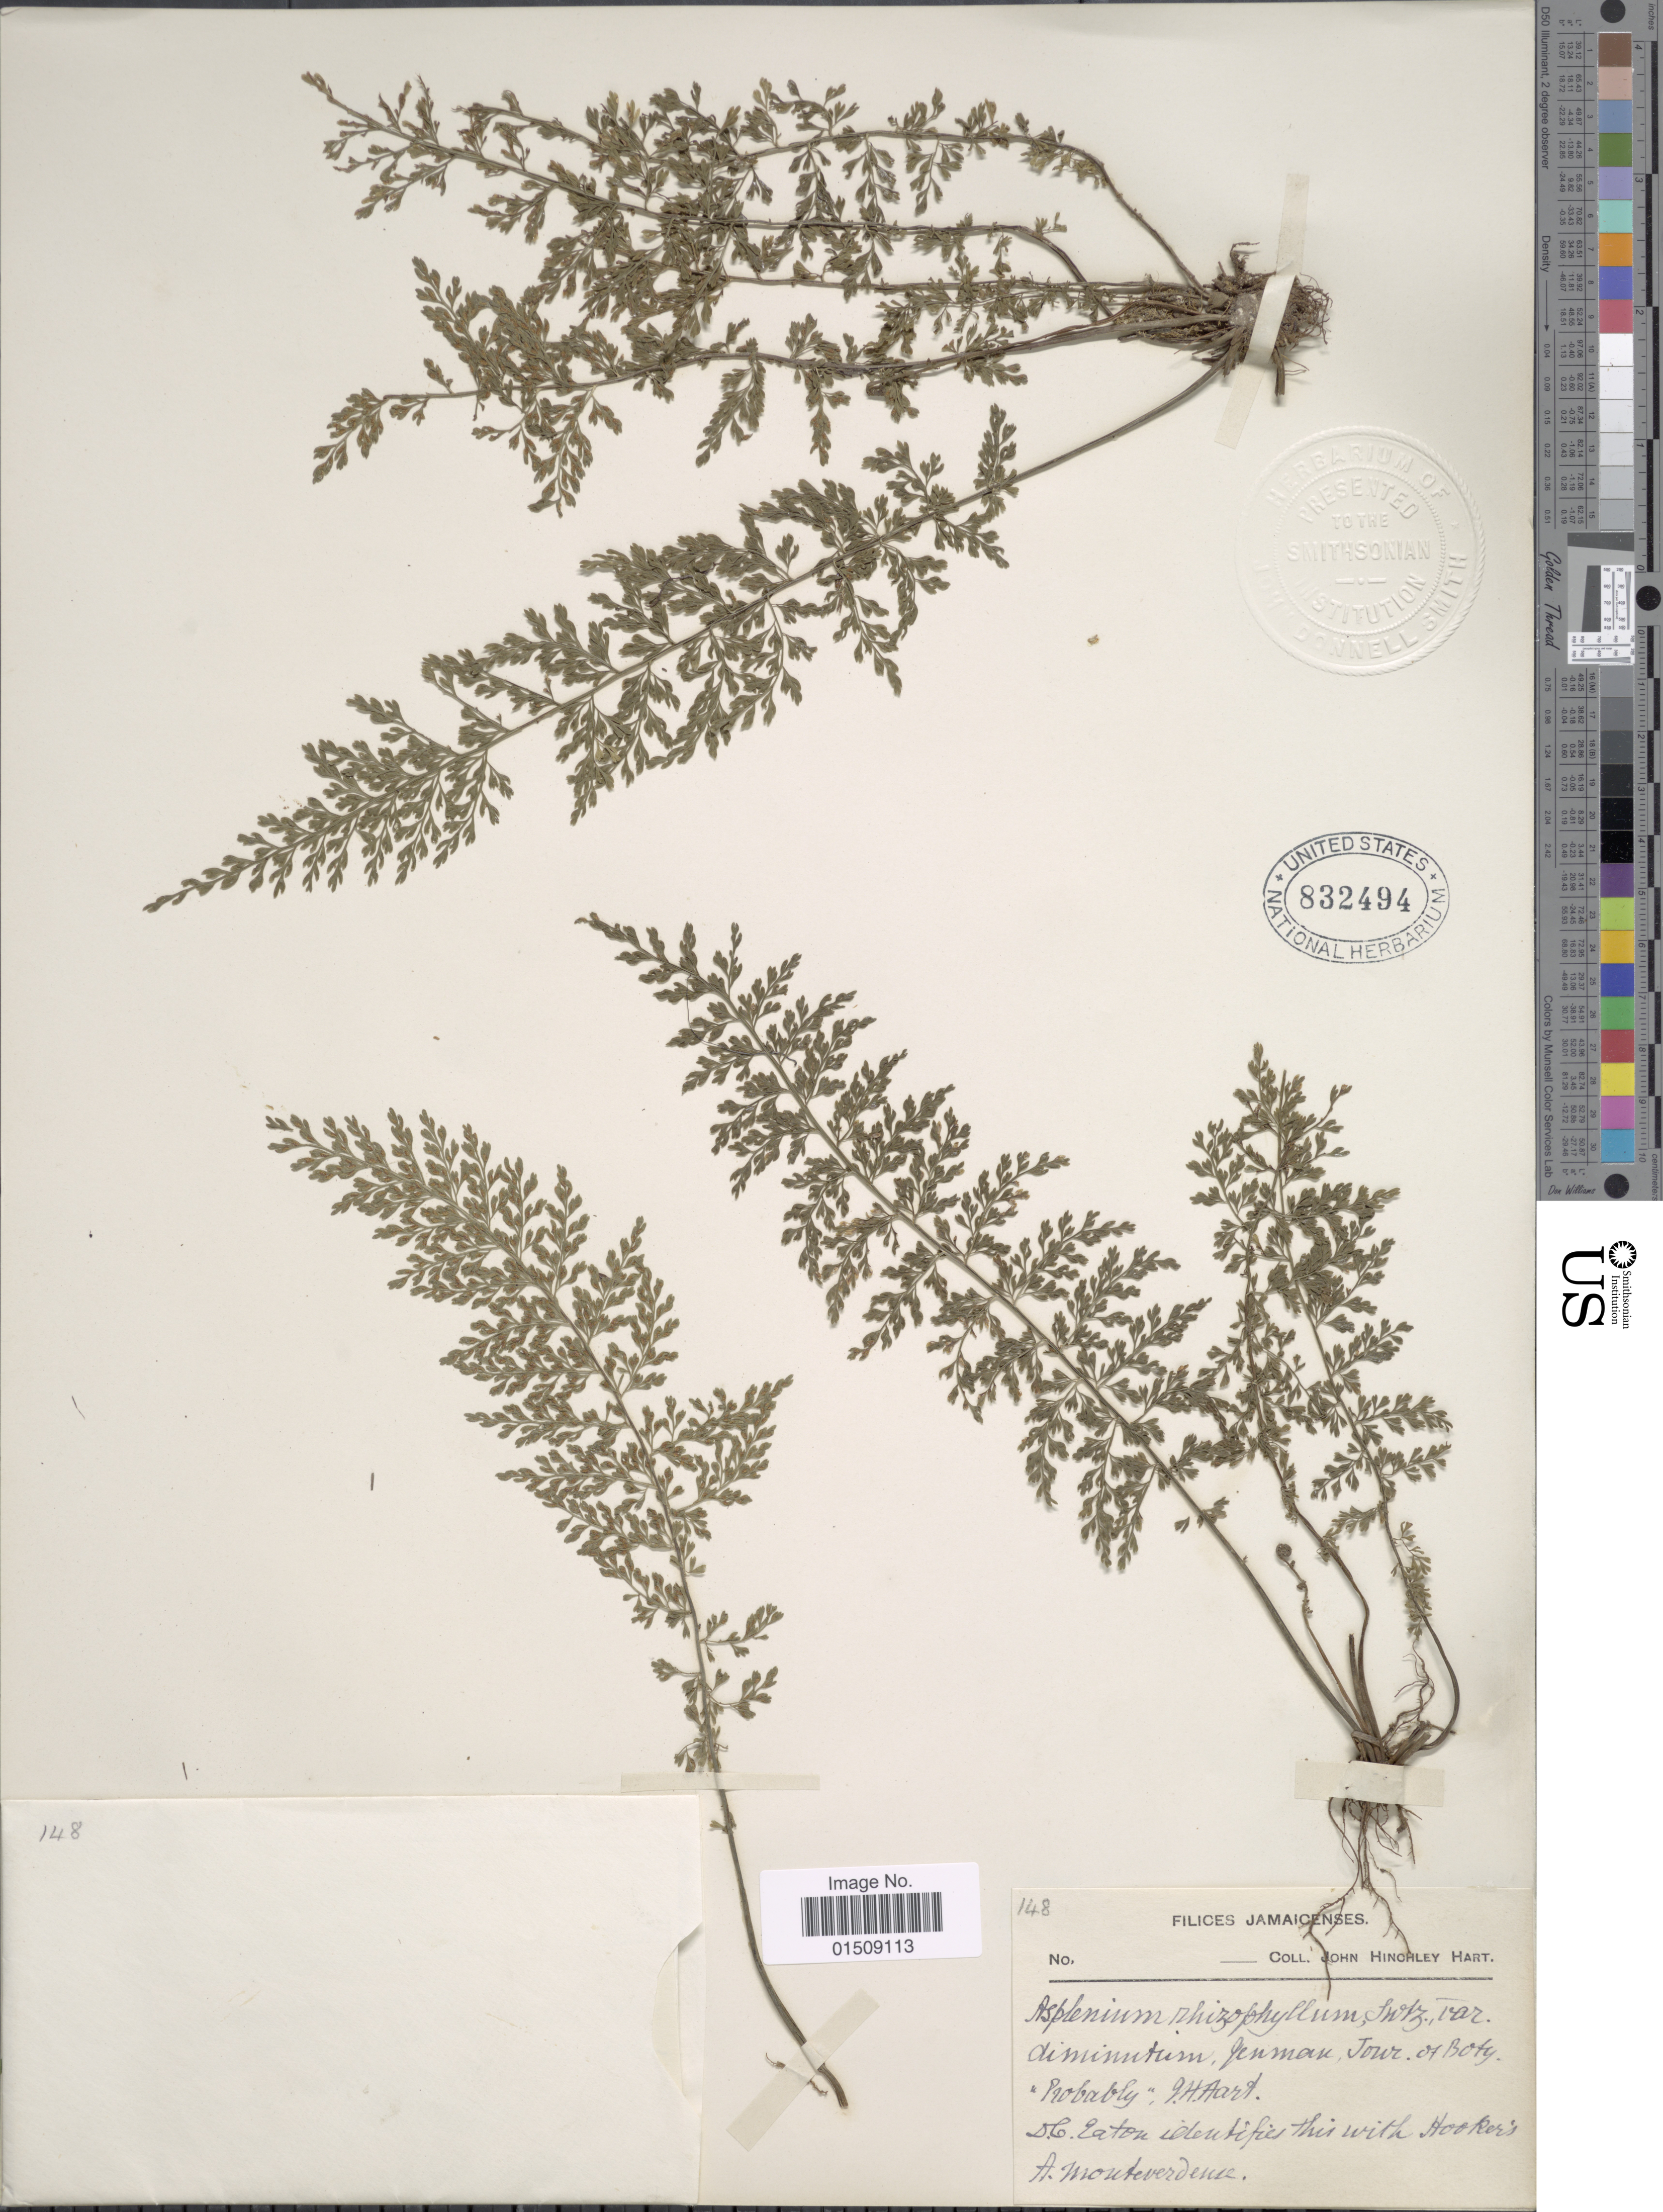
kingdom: Plantae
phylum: Tracheophyta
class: Polypodiopsida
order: Polypodiales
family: Aspleniaceae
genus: Asplenium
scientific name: Asplenium myriophyllum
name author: (Sw.) C. Presl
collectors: J. H. Hart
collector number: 148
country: Jamaica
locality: Jamaicensis